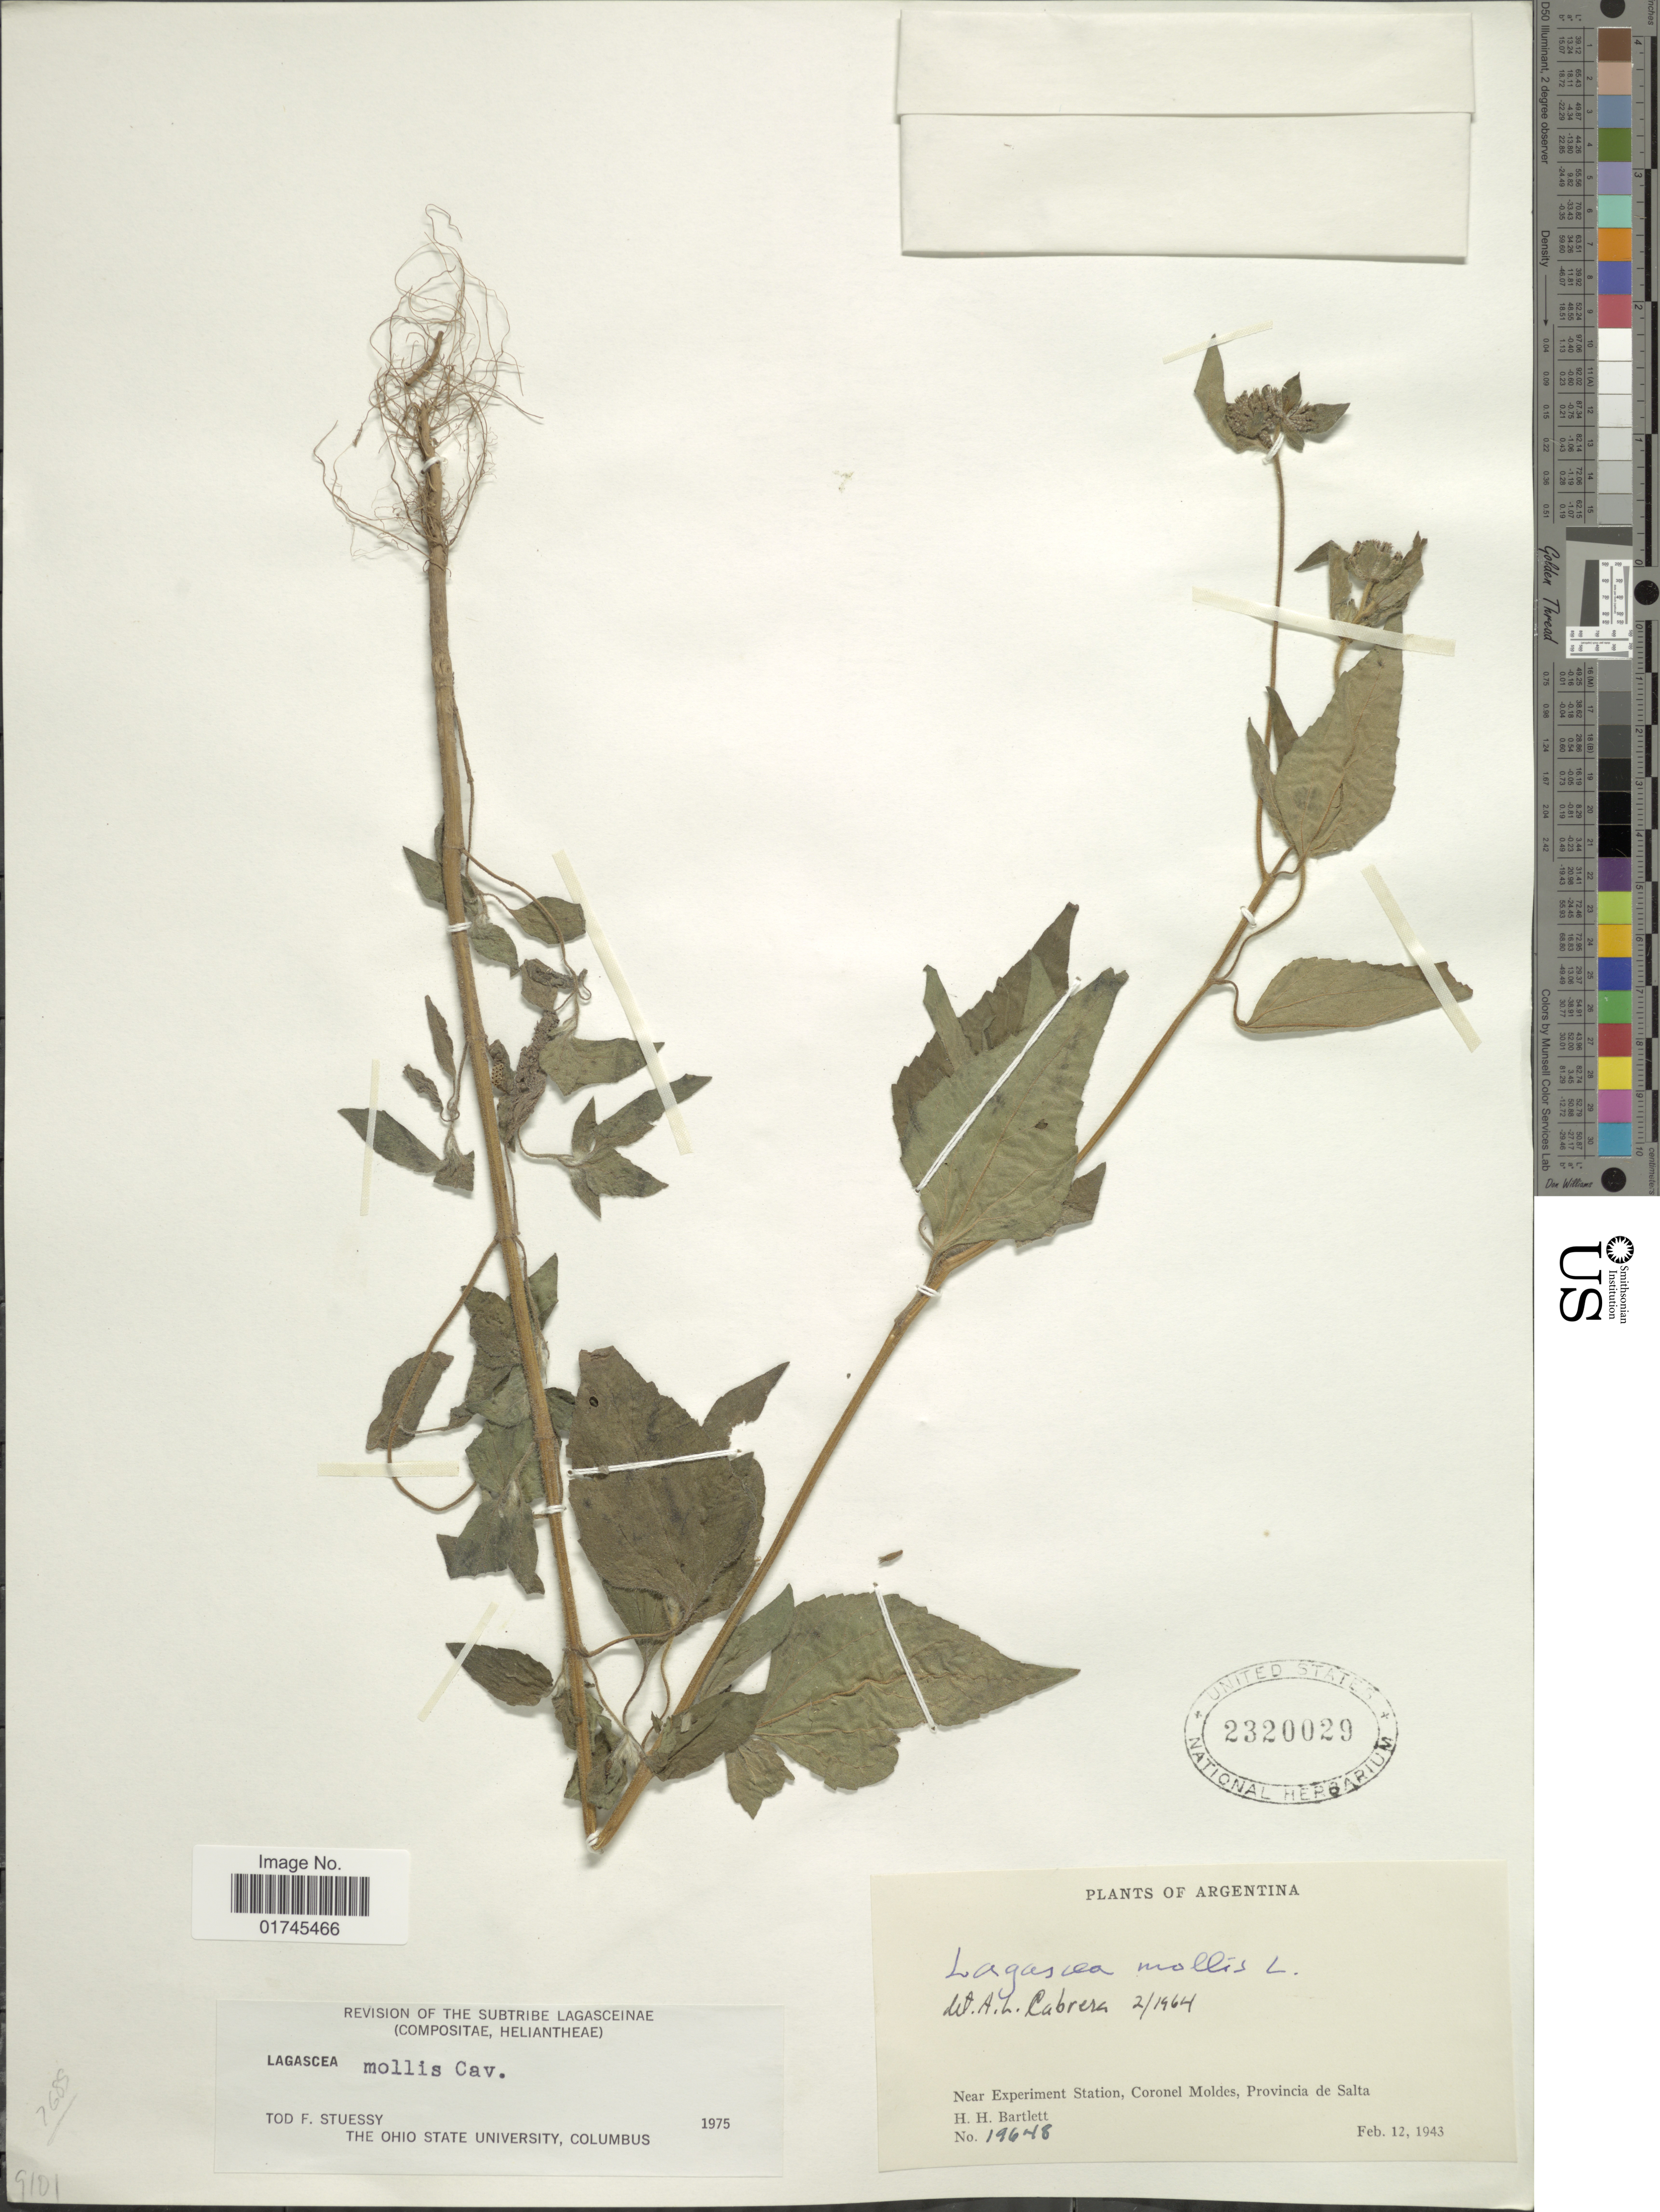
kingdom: Plantae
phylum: Tracheophyta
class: Magnoliopsida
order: Asterales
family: Asteraceae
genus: Lagascea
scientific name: Lagascea mollis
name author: Cav.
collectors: H. H. Bartlett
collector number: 19648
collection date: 1943-02-12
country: Argentina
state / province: Salta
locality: Near Experiment Station, Coronel Moldes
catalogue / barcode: US 2320029